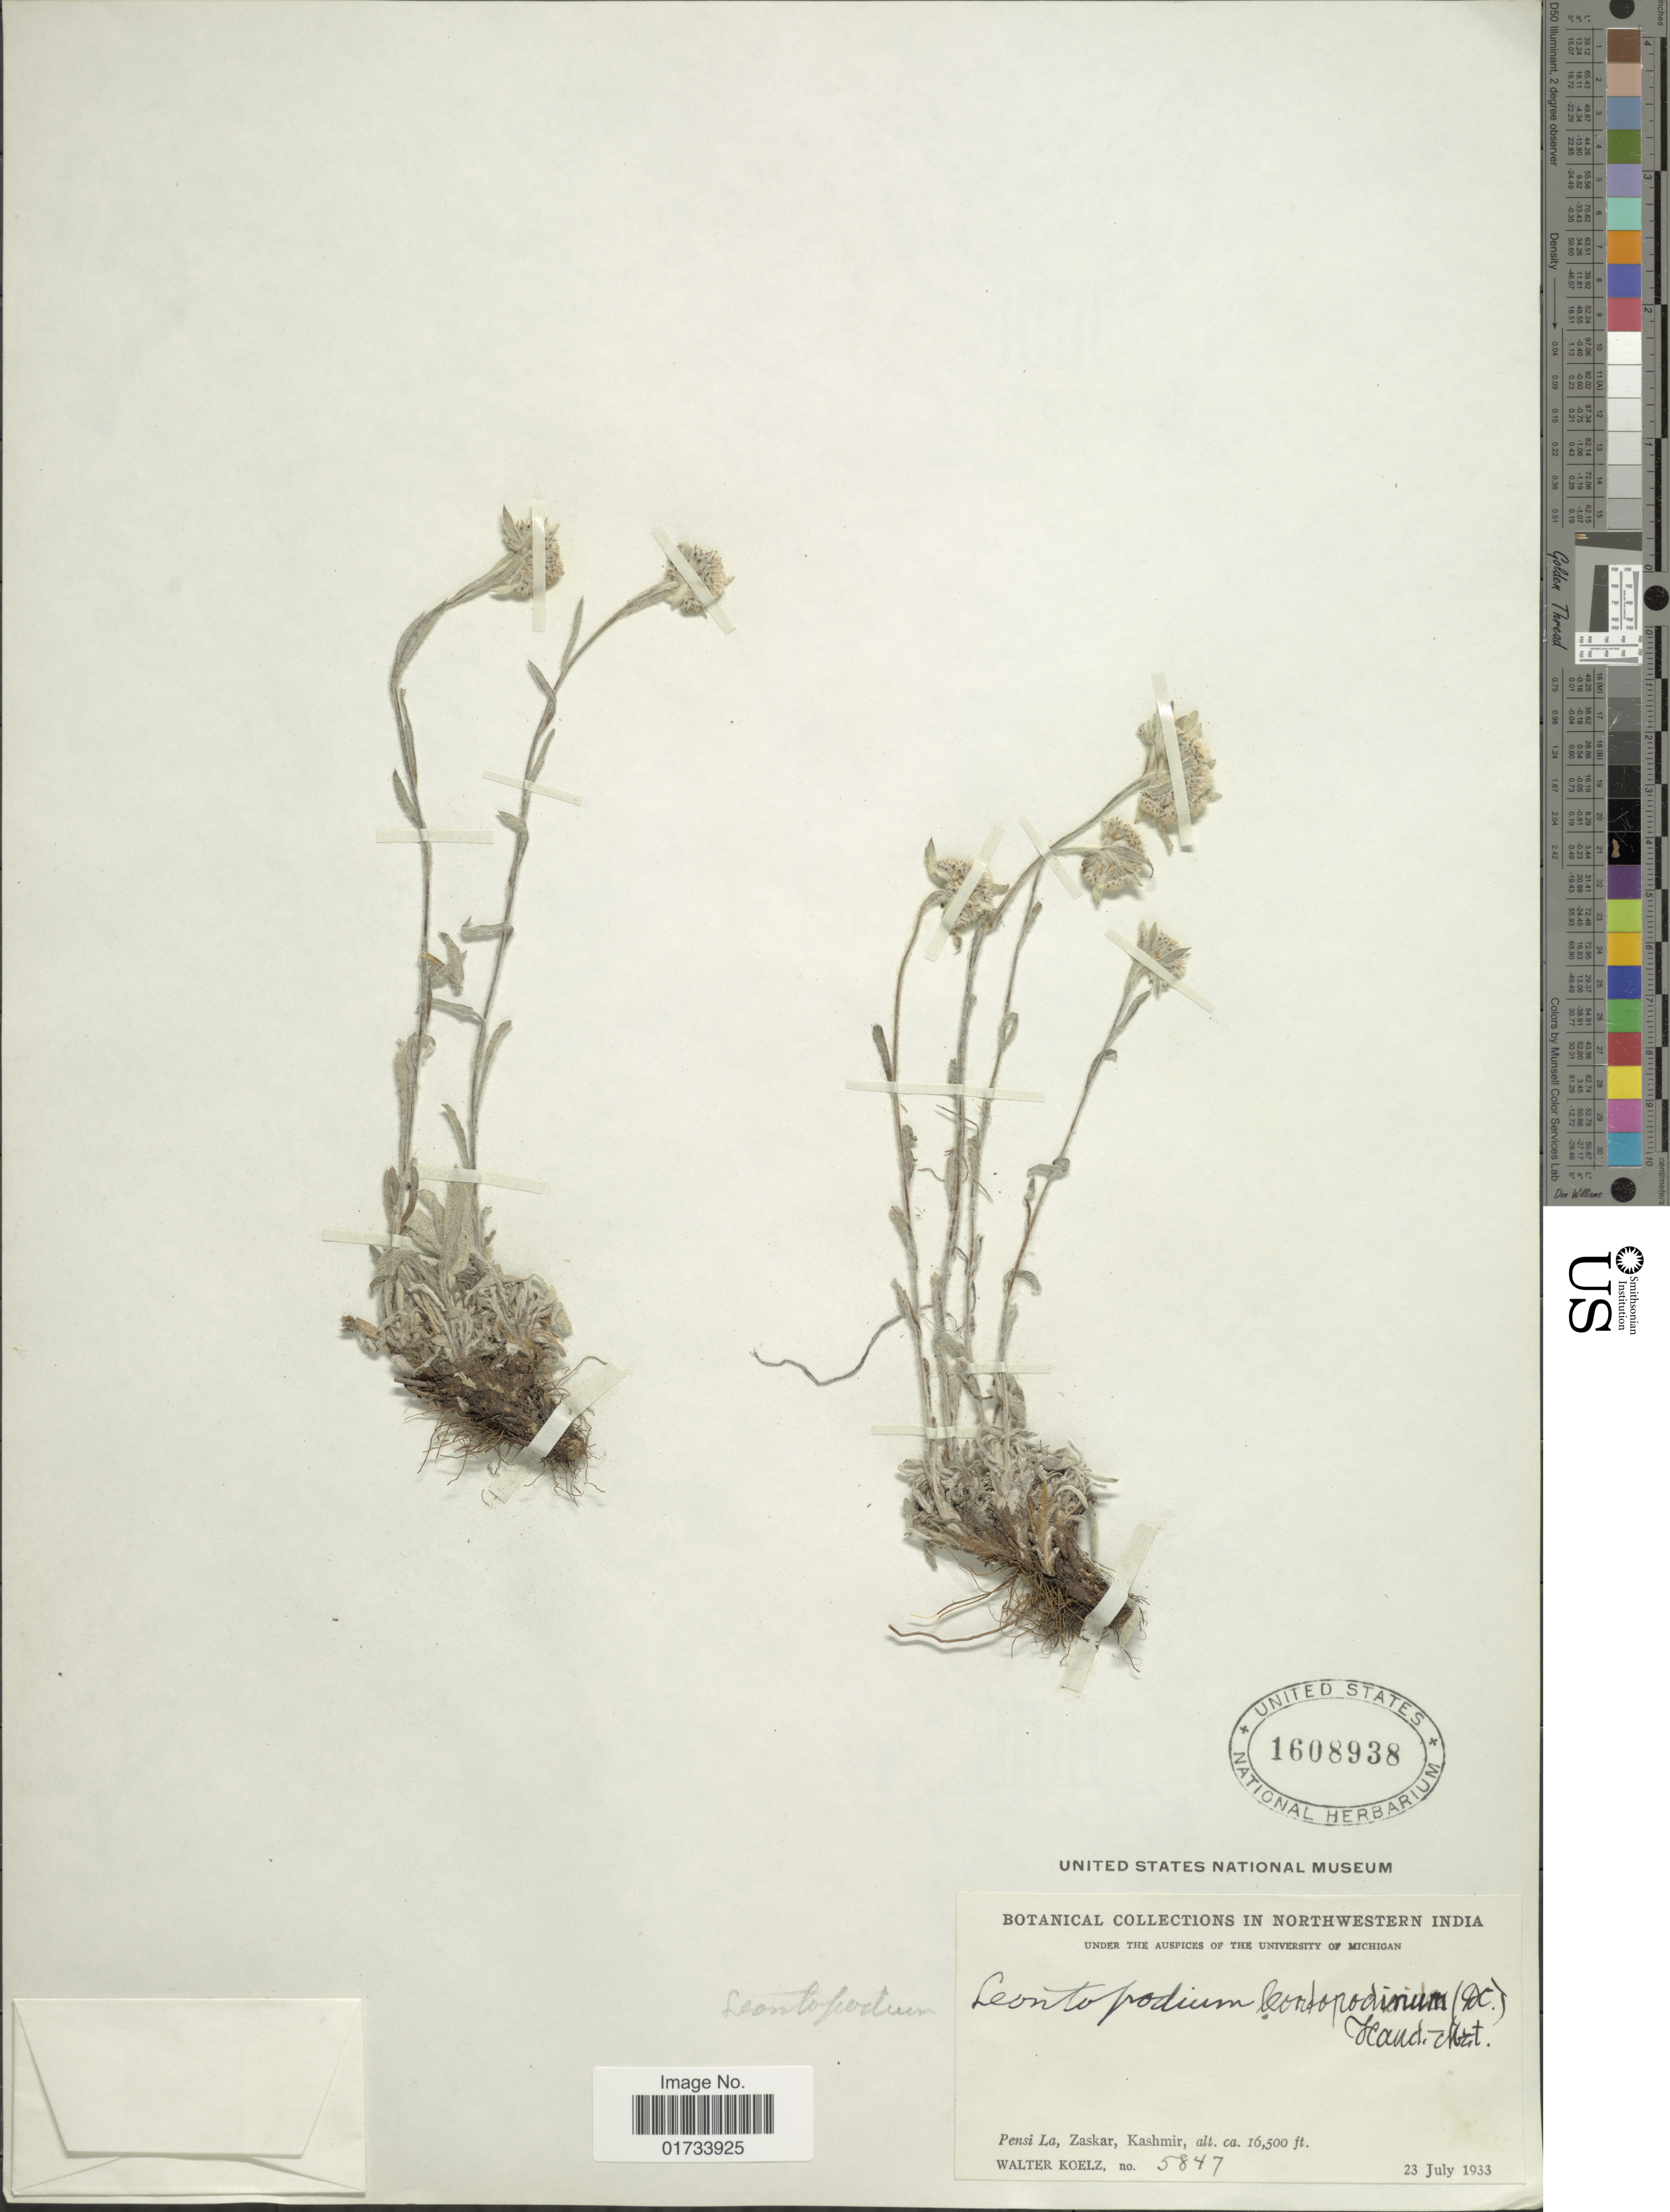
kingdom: Plantae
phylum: Tracheophyta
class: Magnoliopsida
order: Asterales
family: Asteraceae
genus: Leontopodium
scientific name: Leontopodium leontopodinum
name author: (DC.) Hand.-Mazz.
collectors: W. N. Koelz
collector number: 5847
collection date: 1933-07-23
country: India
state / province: Jammu and Kashmir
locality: Northwestern India, Pensi La, Kashmir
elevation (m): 5029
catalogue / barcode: US 1608938